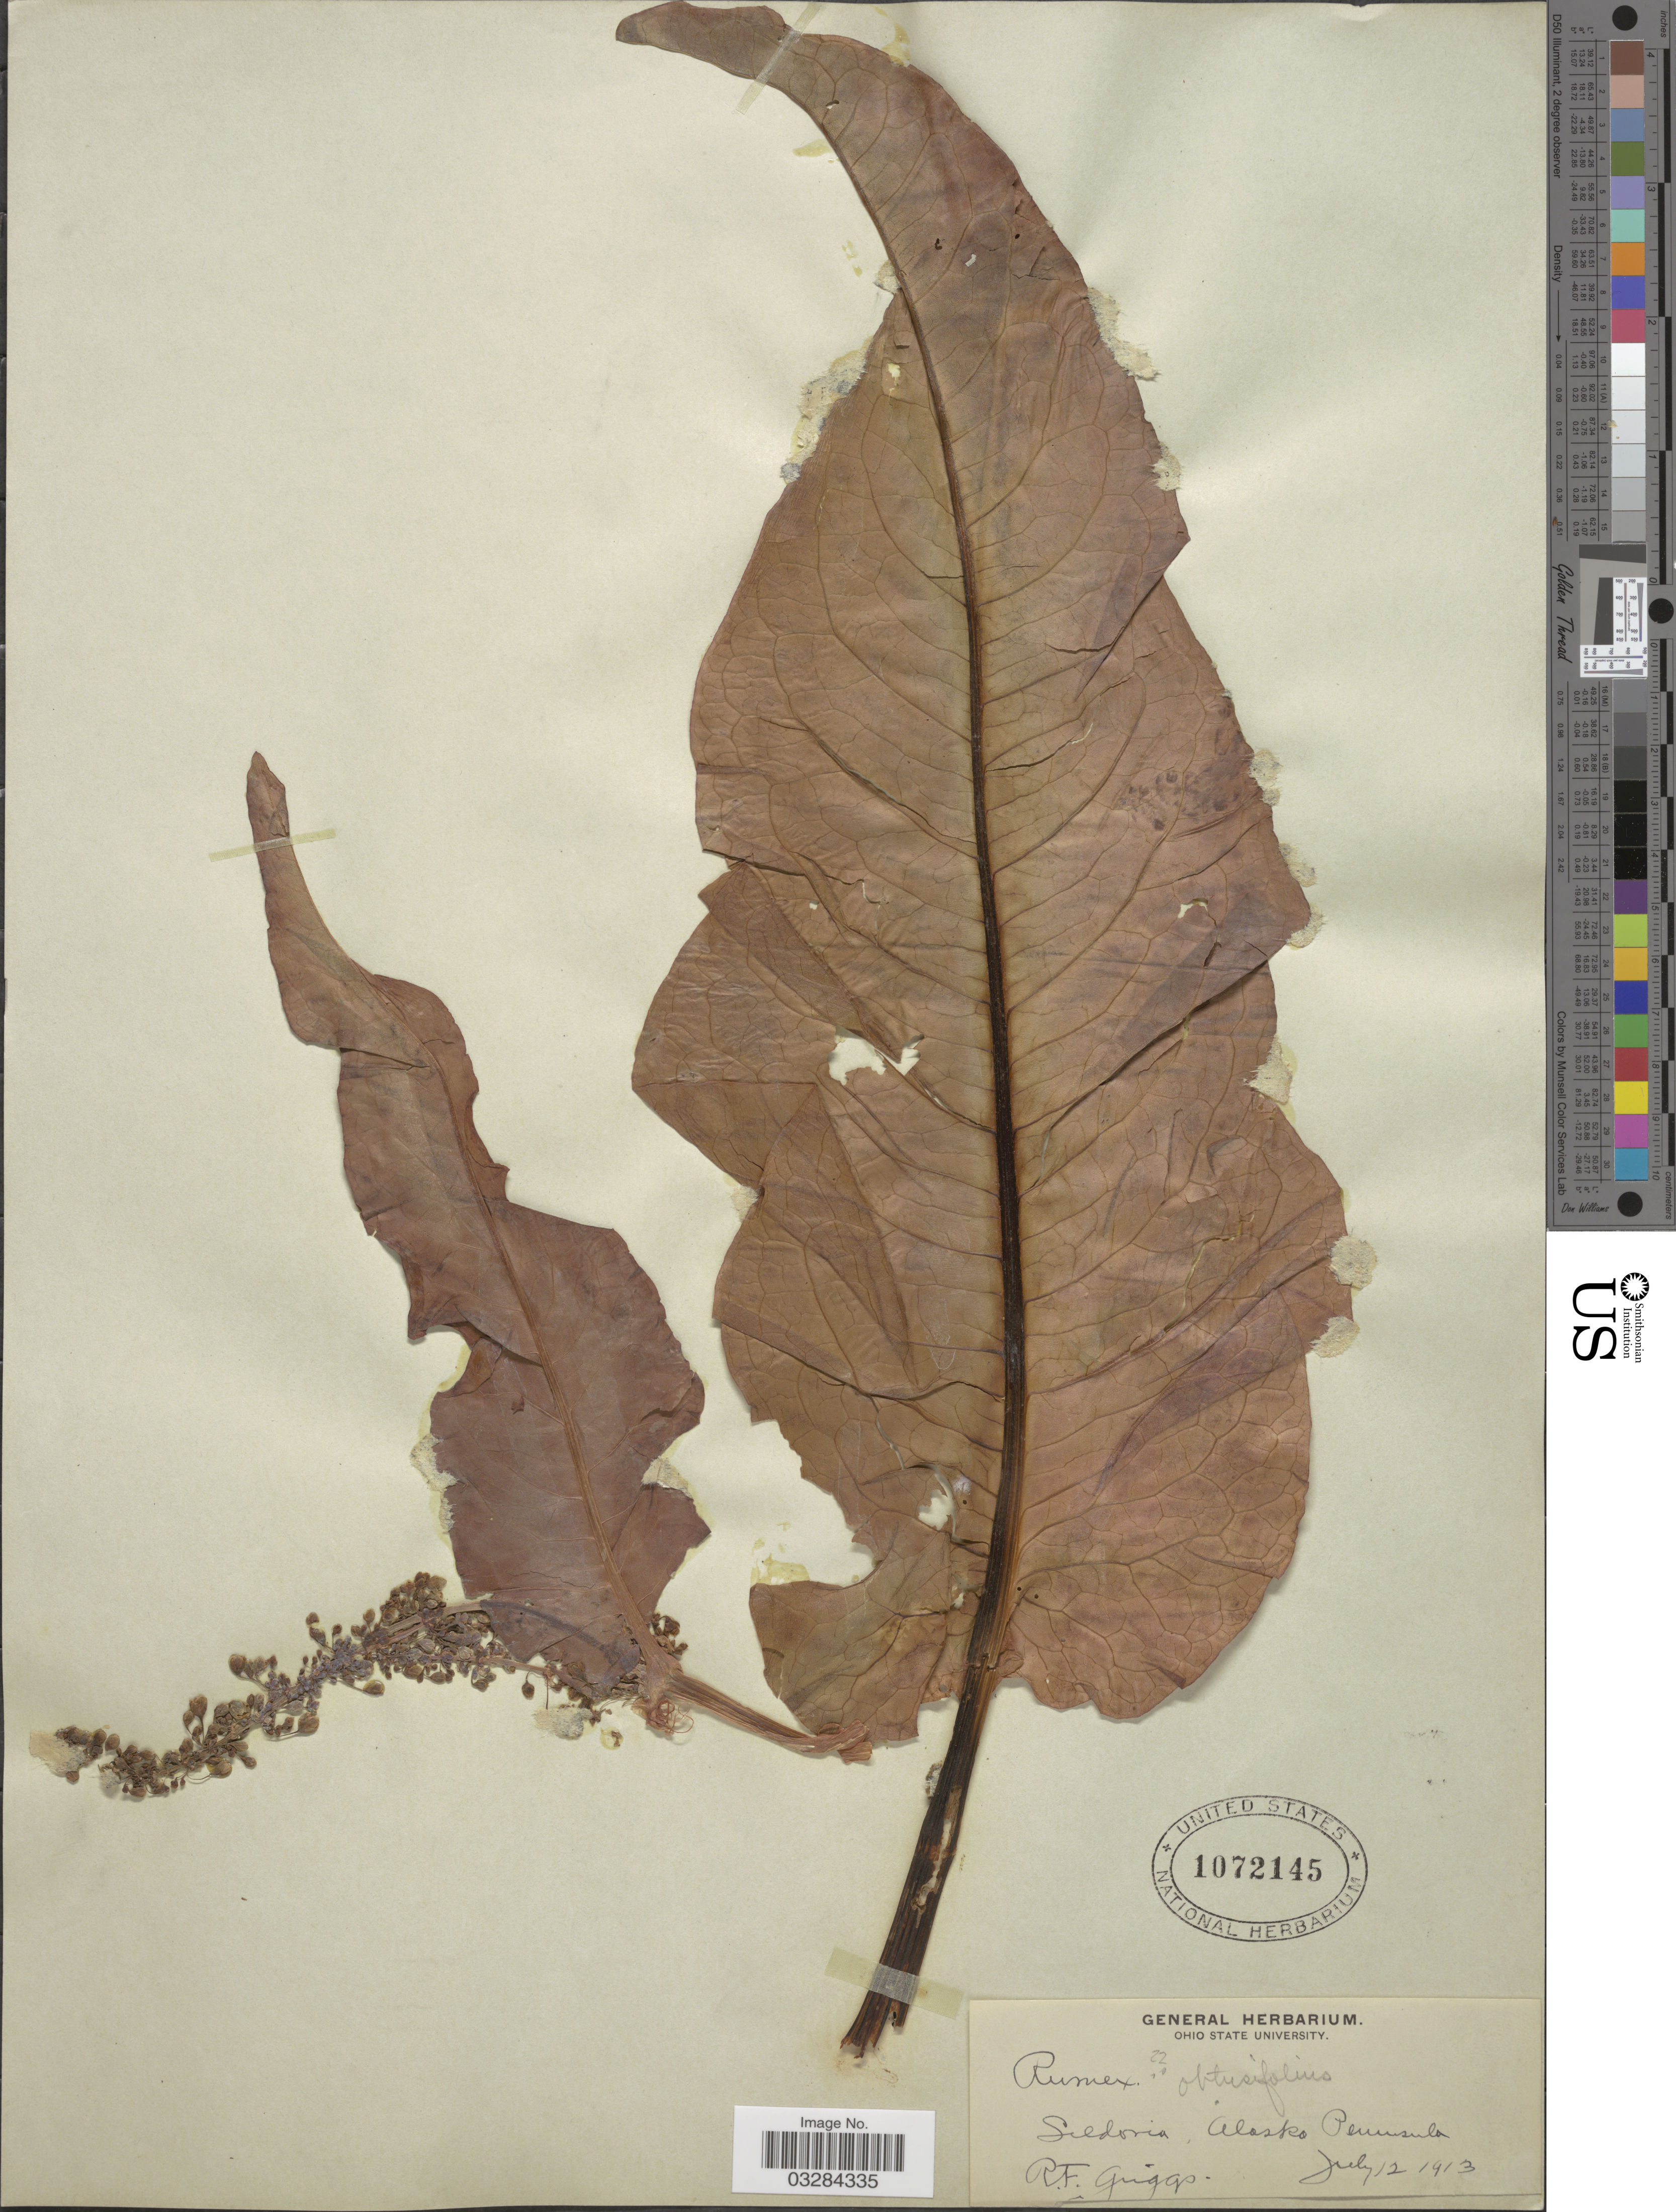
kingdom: Plantae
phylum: Tracheophyta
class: Magnoliopsida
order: Caryophyllales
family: Polygonaceae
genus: Rumex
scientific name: Rumex obtusifolius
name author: L.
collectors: R. F. Griggs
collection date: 1913-07-12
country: United States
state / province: Alaska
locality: Seldovia, Alaska Peninsula.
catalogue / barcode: US 1072145